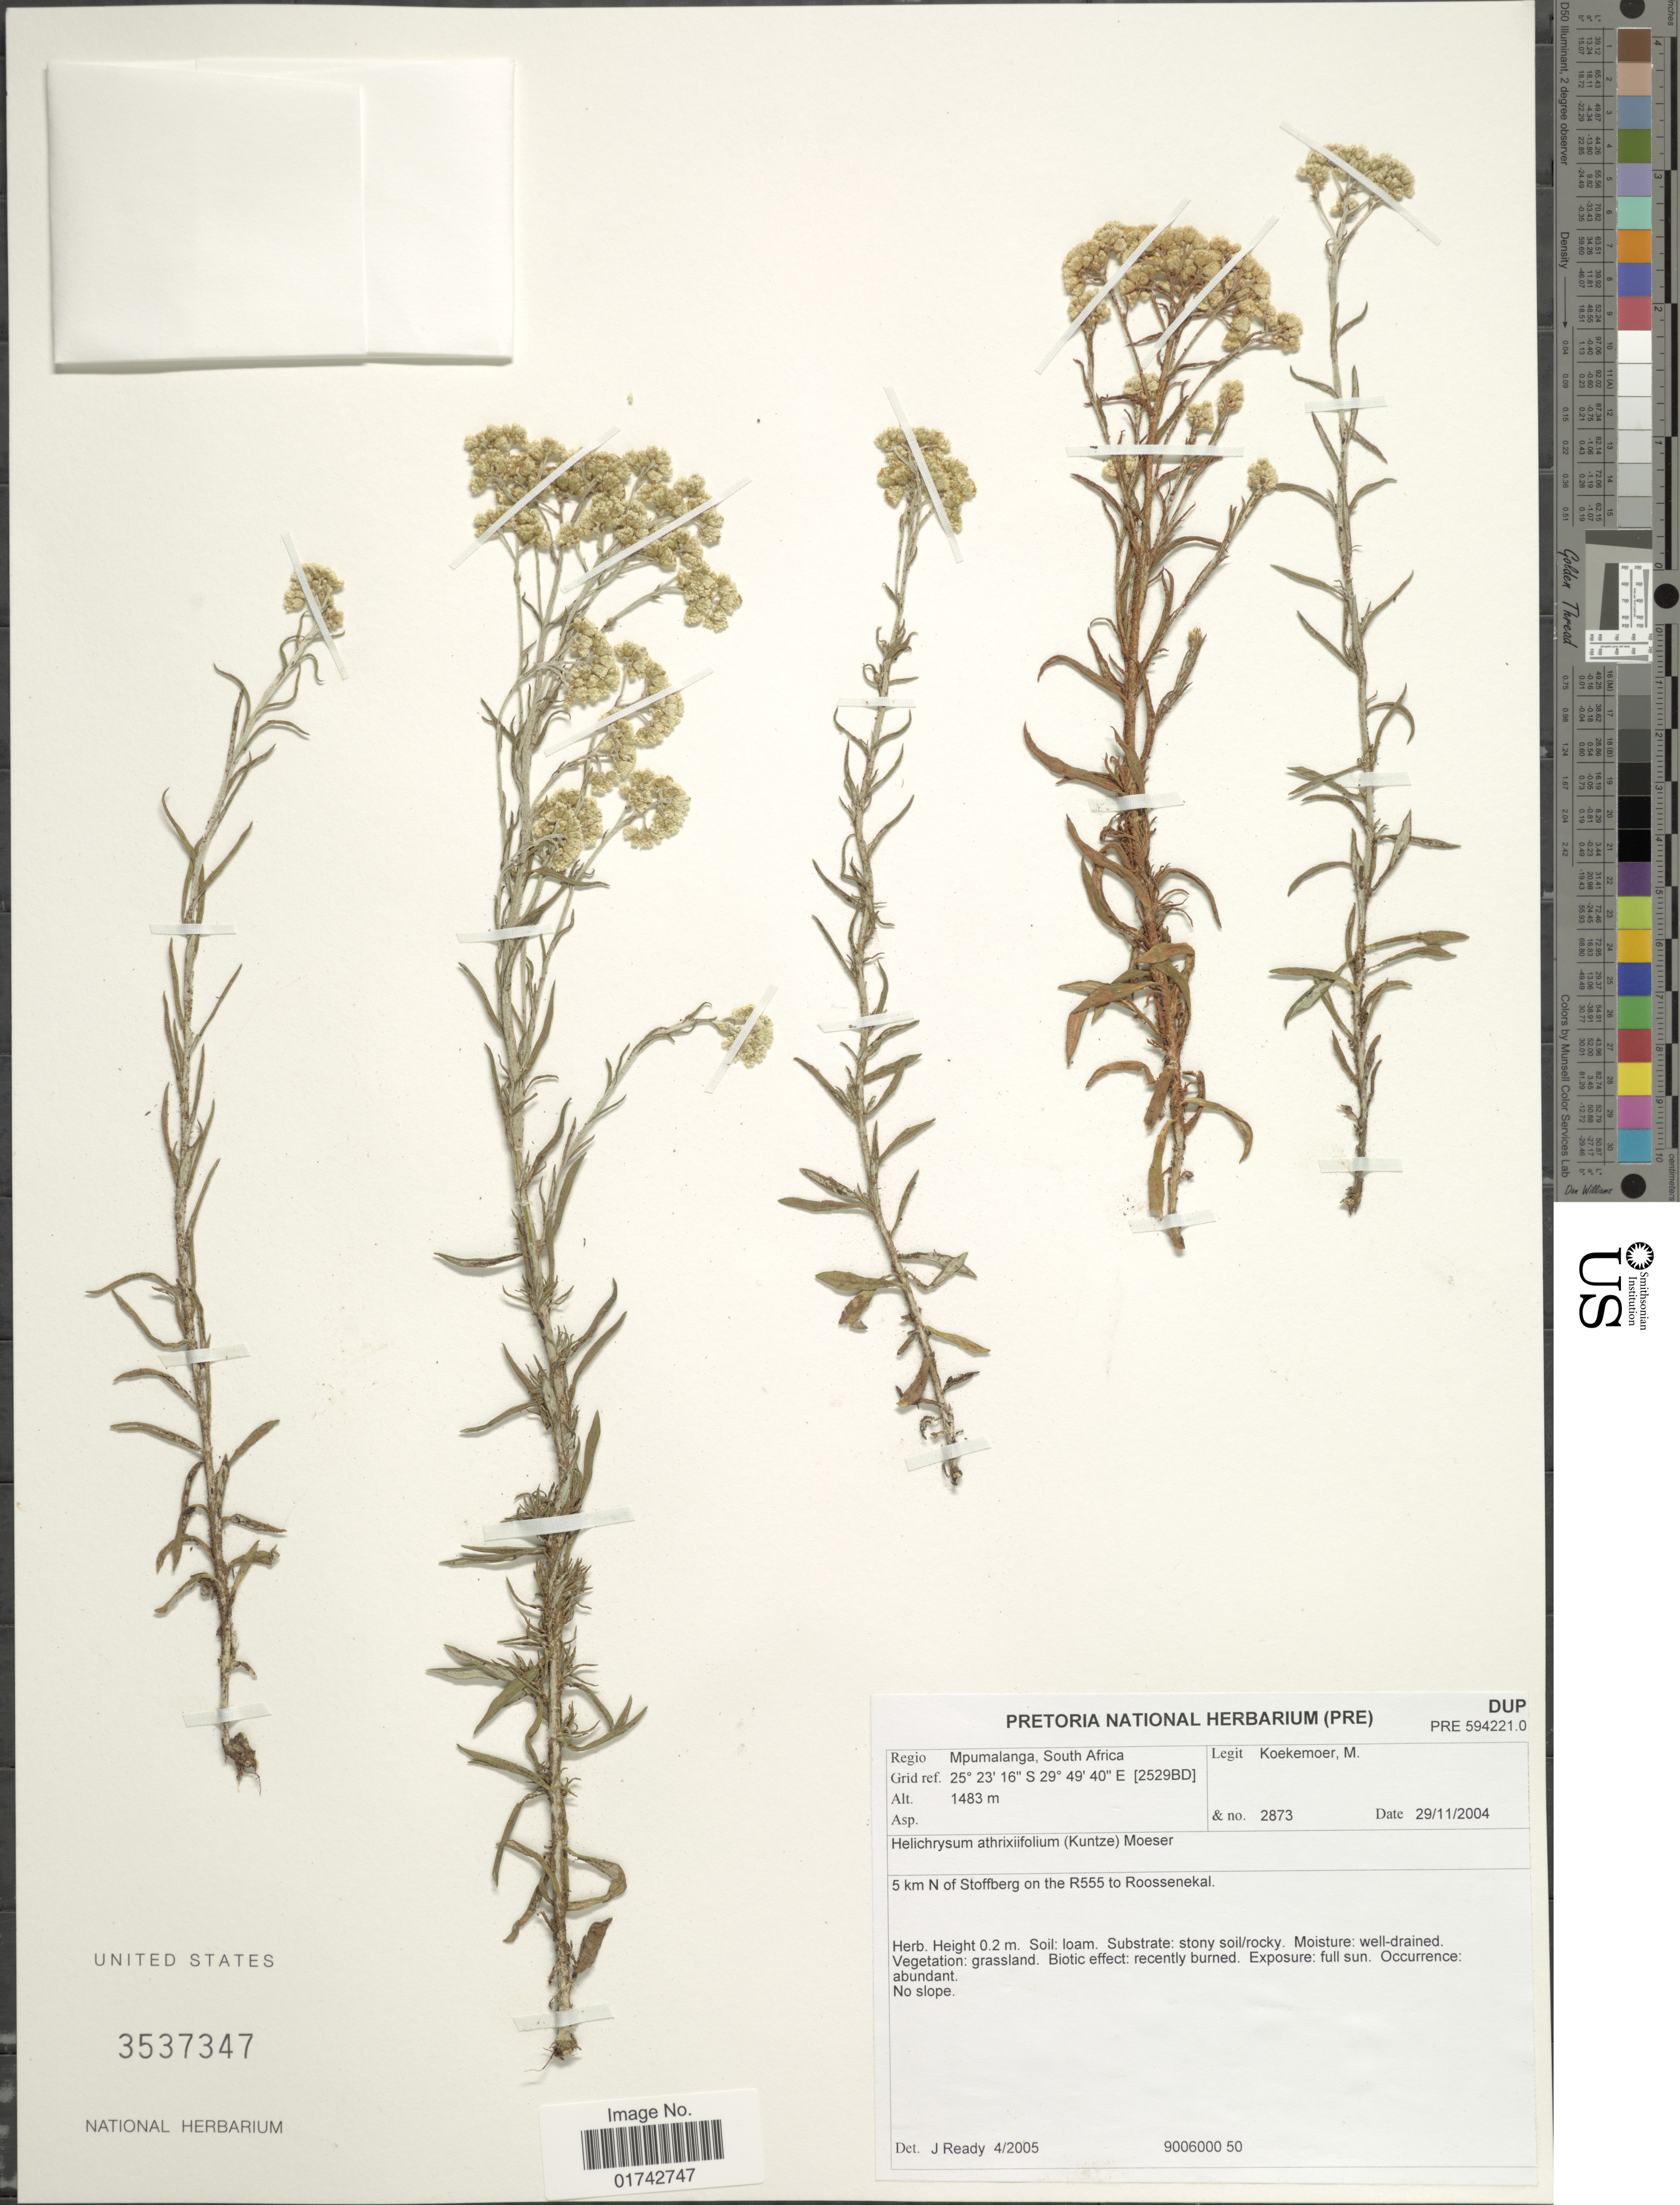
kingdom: Plantae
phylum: Tracheophyta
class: Magnoliopsida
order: Asterales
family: Asteraceae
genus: Helichrysum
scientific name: Helichrysum athrixiifolium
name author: (Kuntze) Moeser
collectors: M. Koekemoer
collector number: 2873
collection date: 2004-11-29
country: South Africa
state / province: Mpumalanga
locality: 5 km N of Stoffberg on the R555 to Roossenekal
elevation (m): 1483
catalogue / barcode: US 3437347